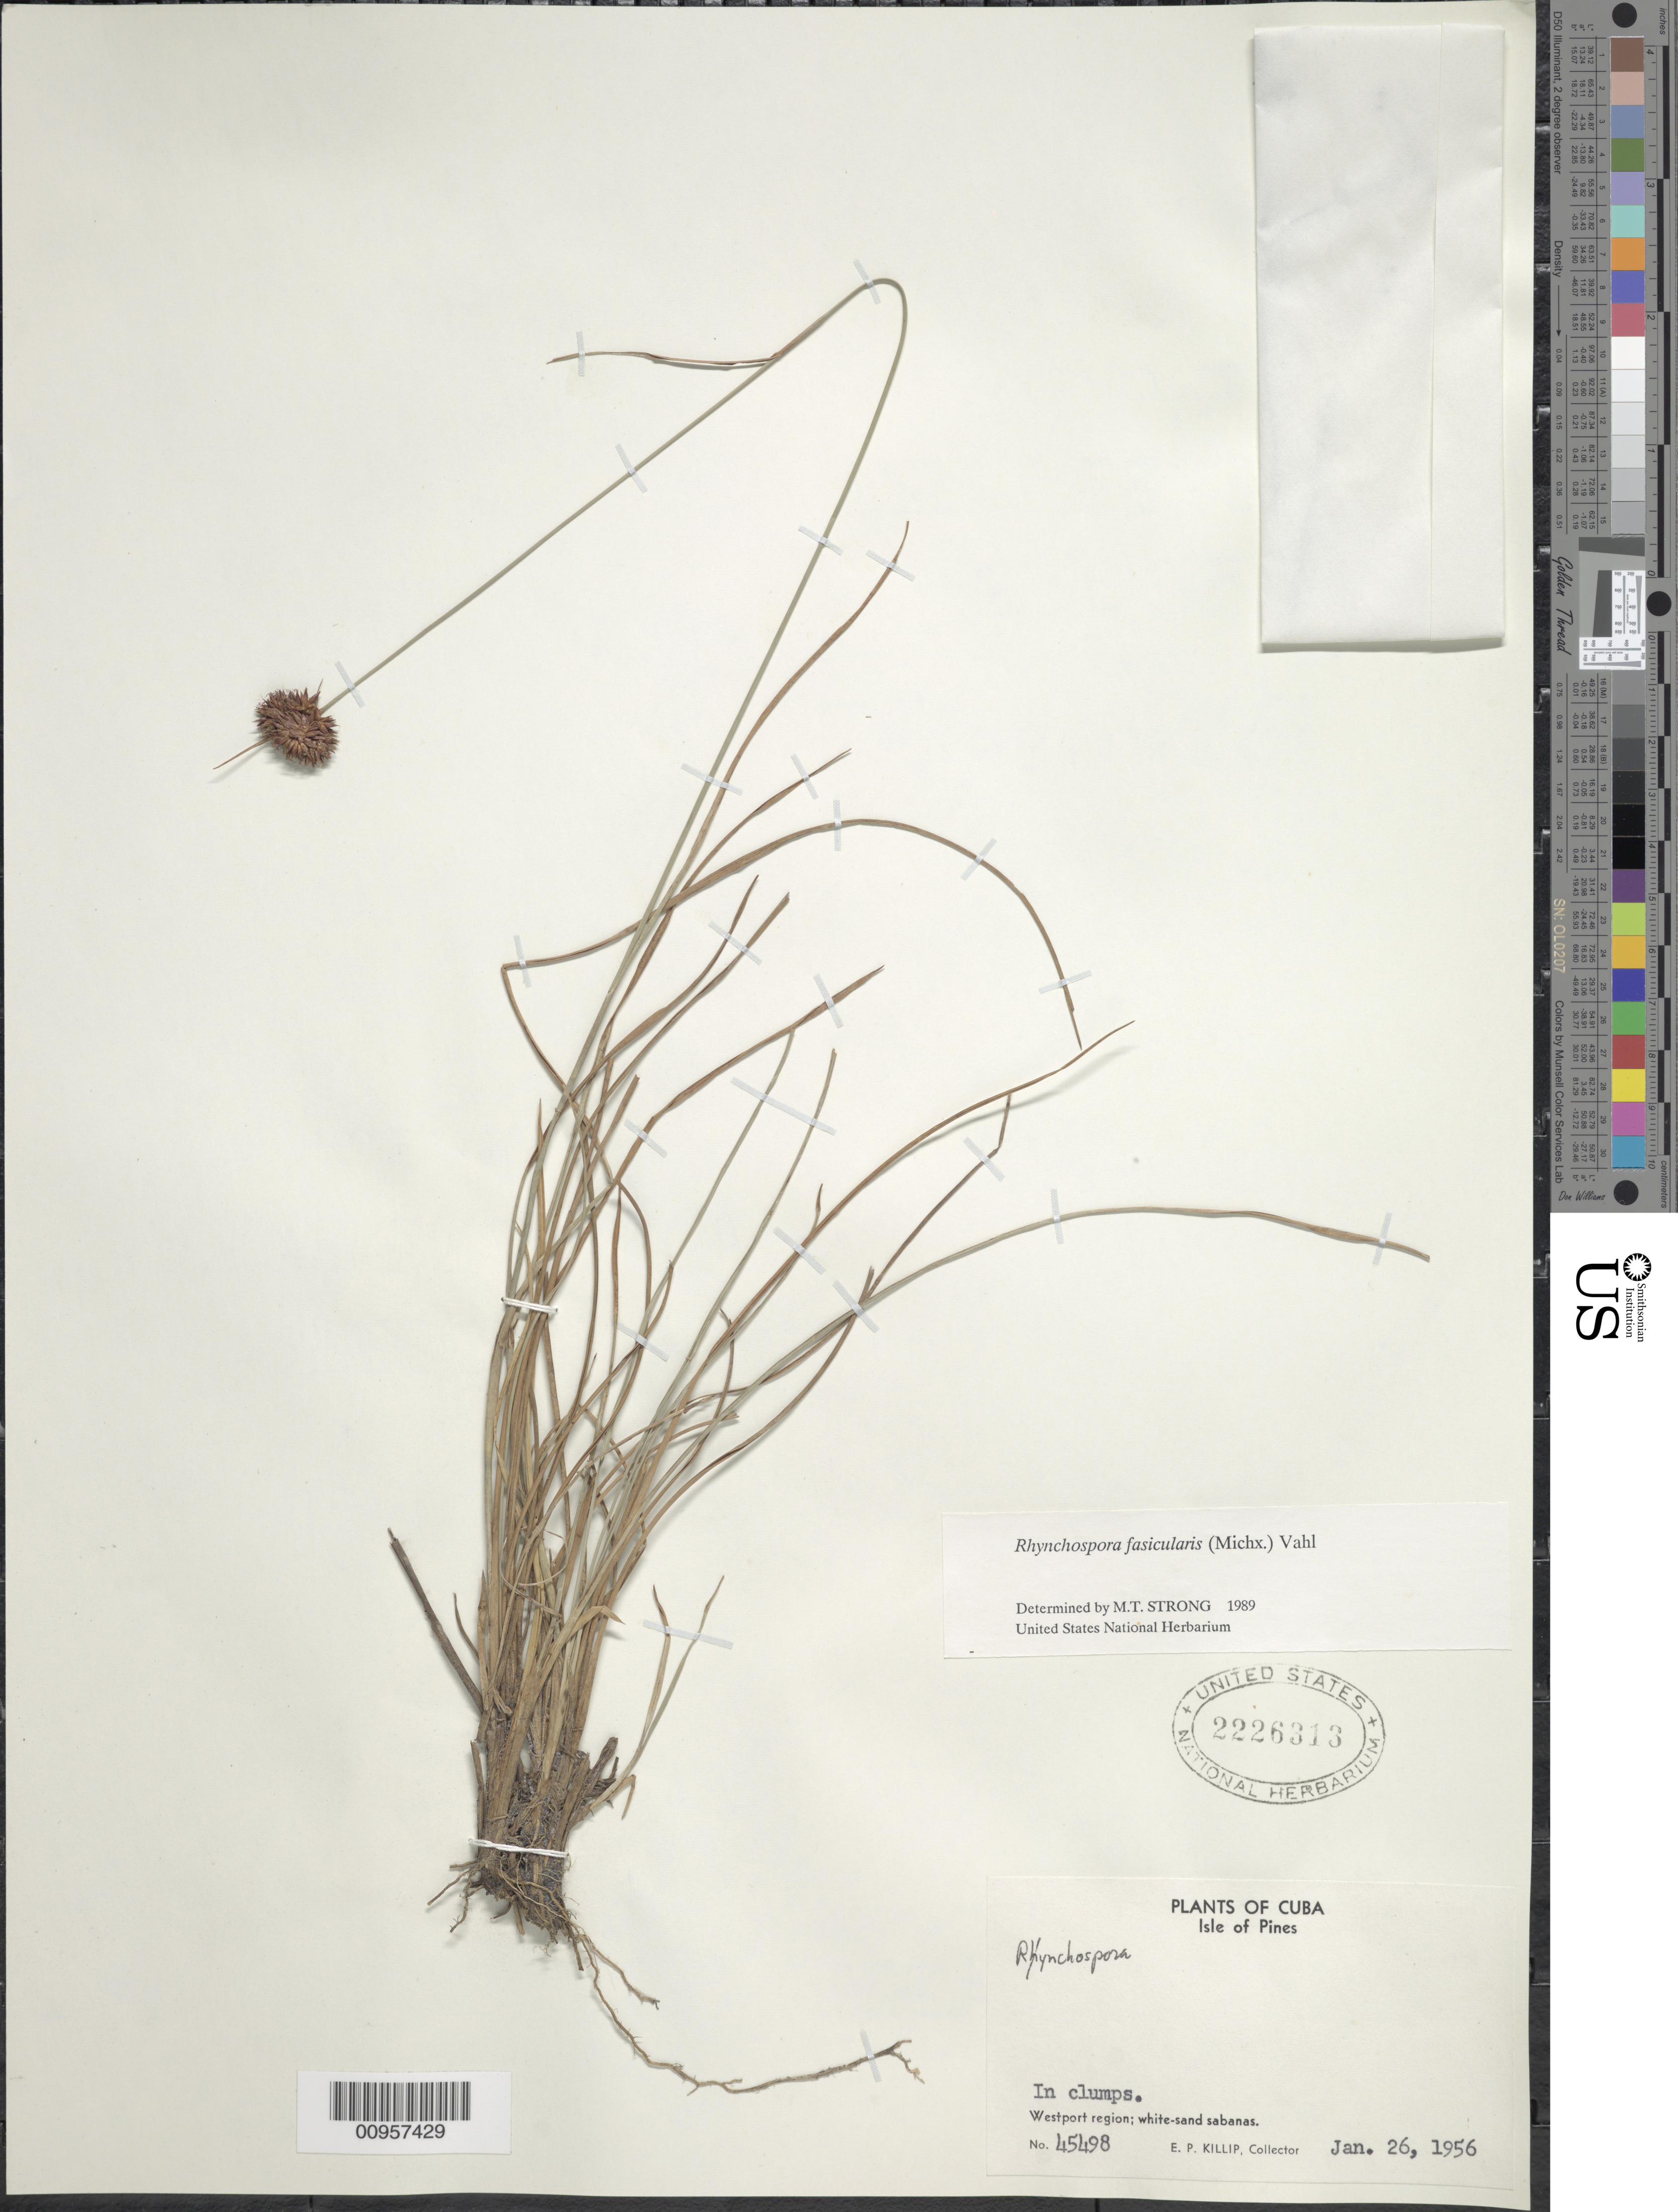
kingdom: Plantae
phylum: Tracheophyta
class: Liliopsida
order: Poales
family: Cyperaceae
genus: Rhynchospora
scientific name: Rhynchospora fascicularis subsp. fascicularis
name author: (Michx.) Vahl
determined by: Strong, M. T., (US), Smithsonian Institution - National Museum of Natural History (UNITED STATES)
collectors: E. P. Killip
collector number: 45498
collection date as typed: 26 Jan 1956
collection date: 1956-01-26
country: Cuba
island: Isla de la Juventud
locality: Westport Region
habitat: White-sand sabanas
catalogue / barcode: US 2226313